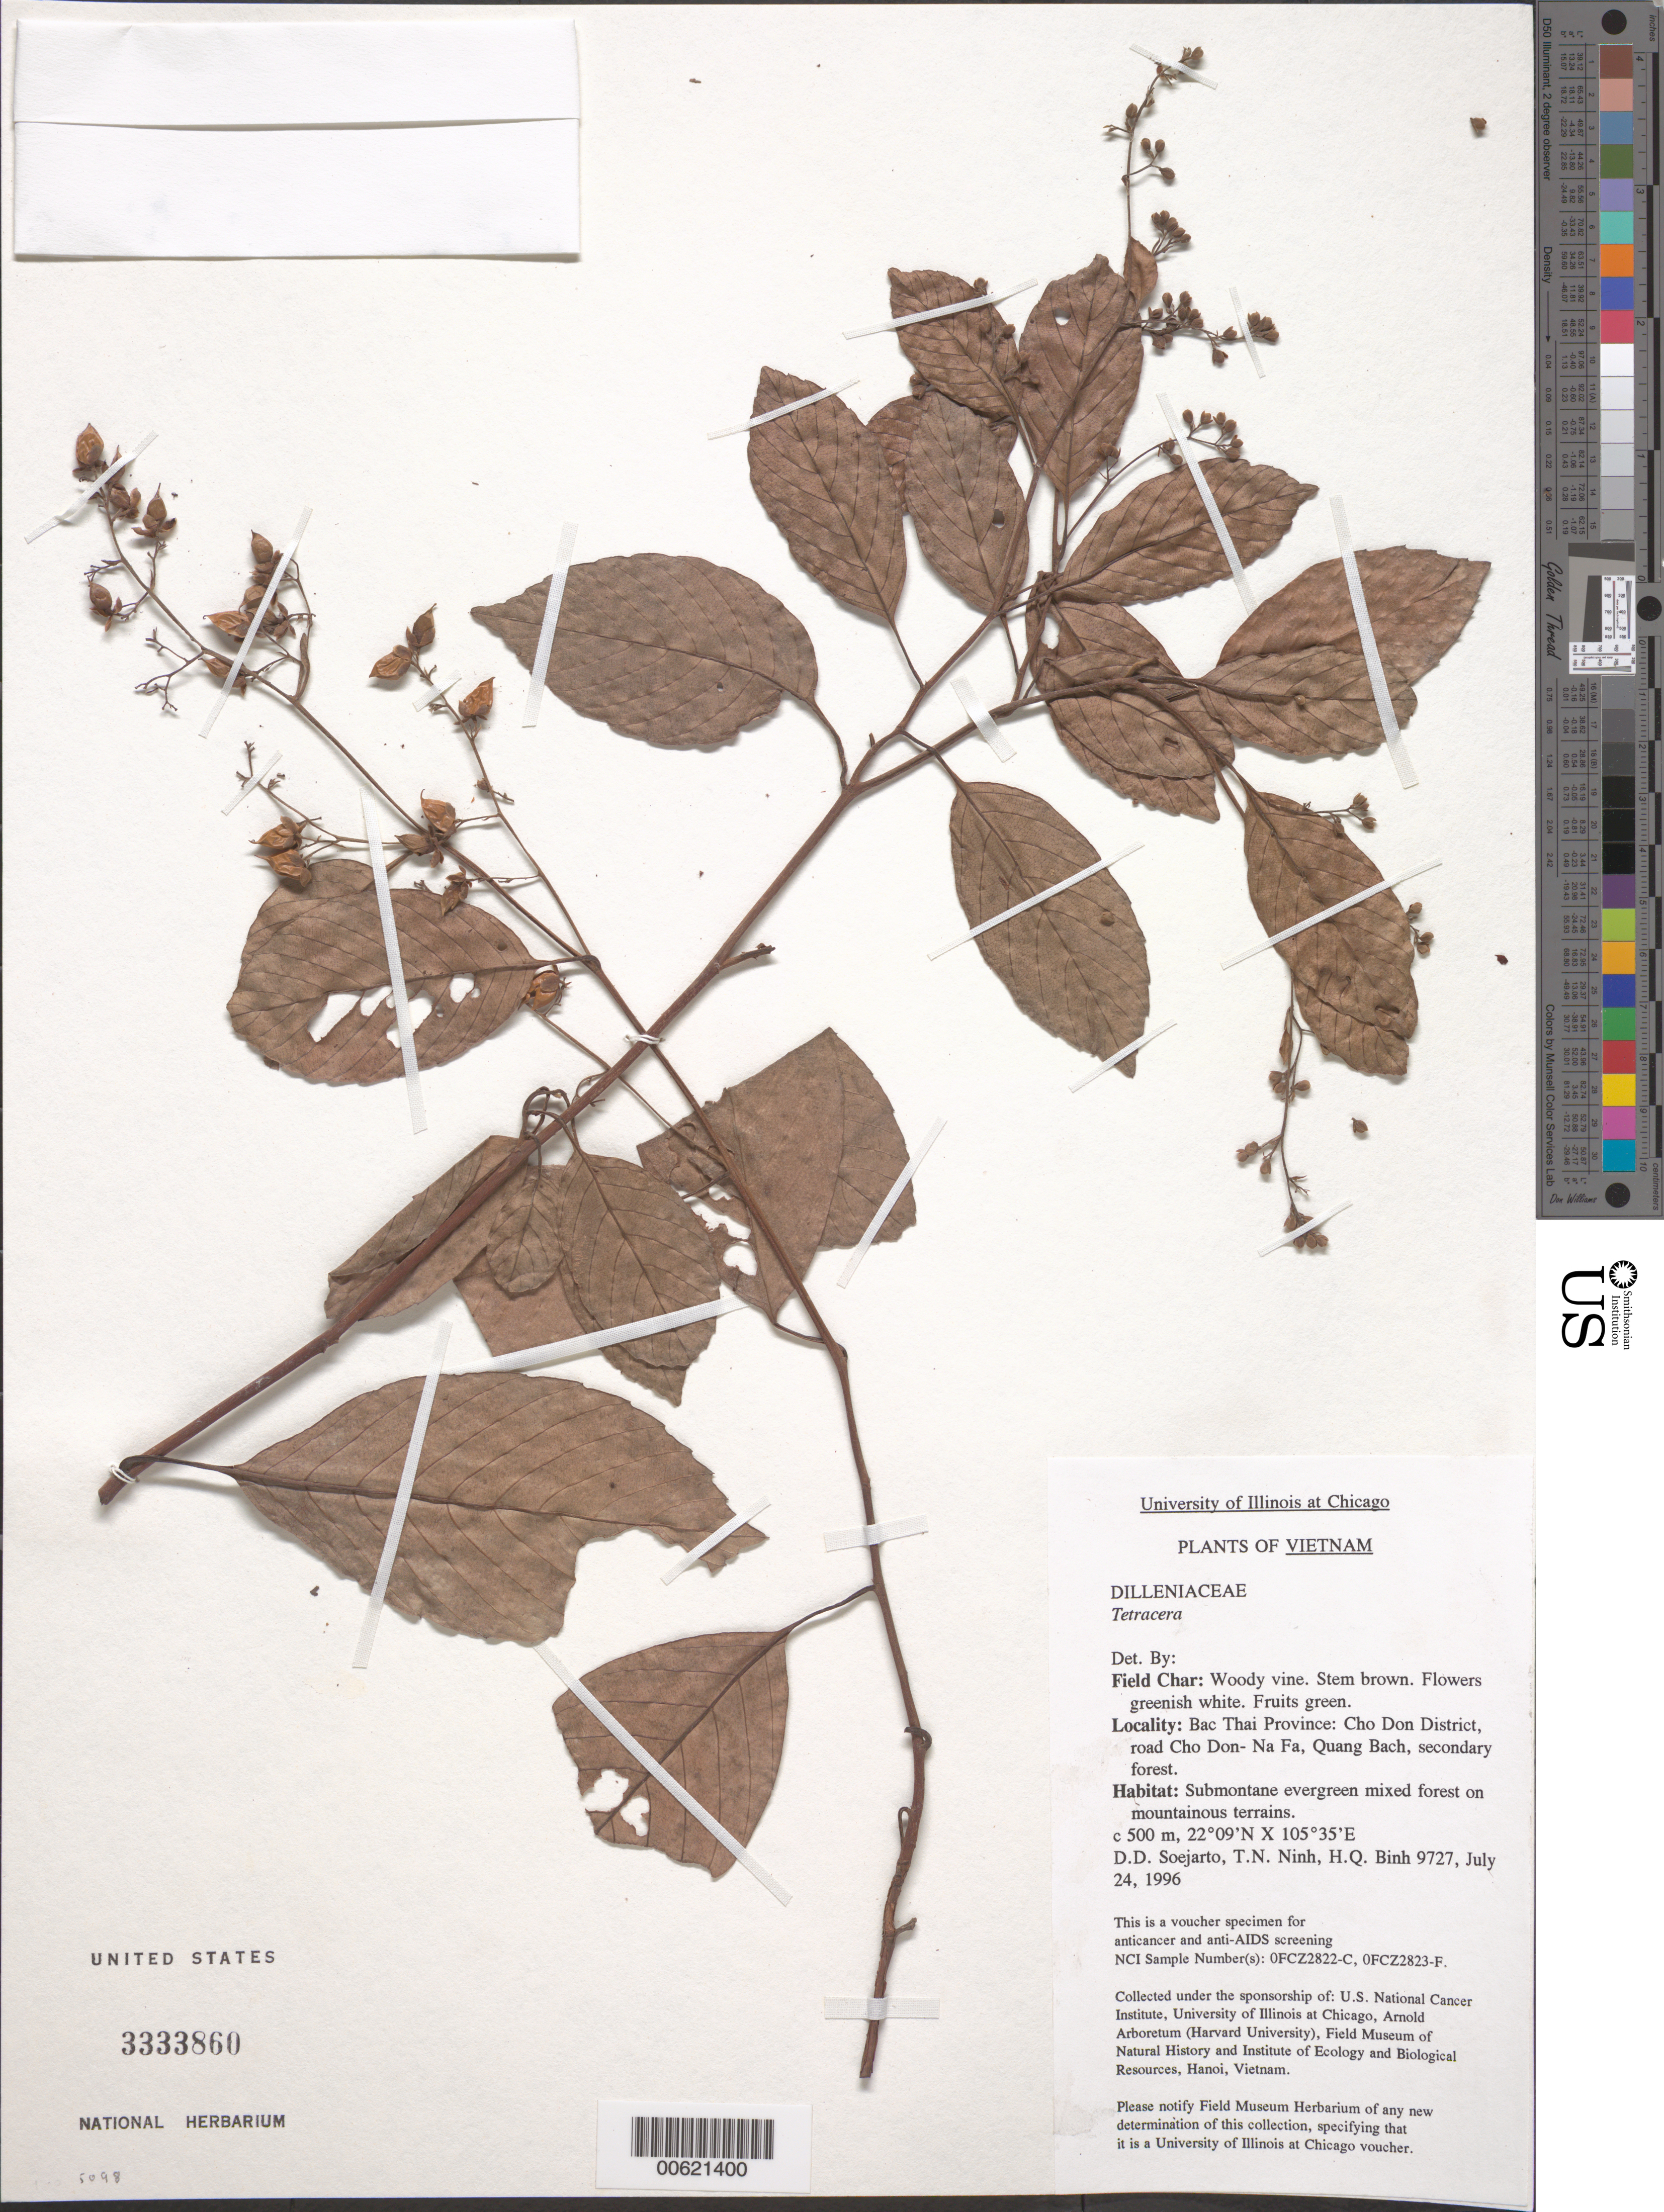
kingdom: Plantae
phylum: Tracheophyta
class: Magnoliopsida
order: Dilleniales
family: Dilleniaceae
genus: Tetracera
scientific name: Tetracera sp.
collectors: T. N. Ninh & H. Q. Binh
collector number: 9727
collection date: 1996-07-24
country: Vietnam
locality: Bac Thai Province: Cho Don District, road Cho Don- Na Fa, Quang Bach.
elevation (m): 500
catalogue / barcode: US 3333860